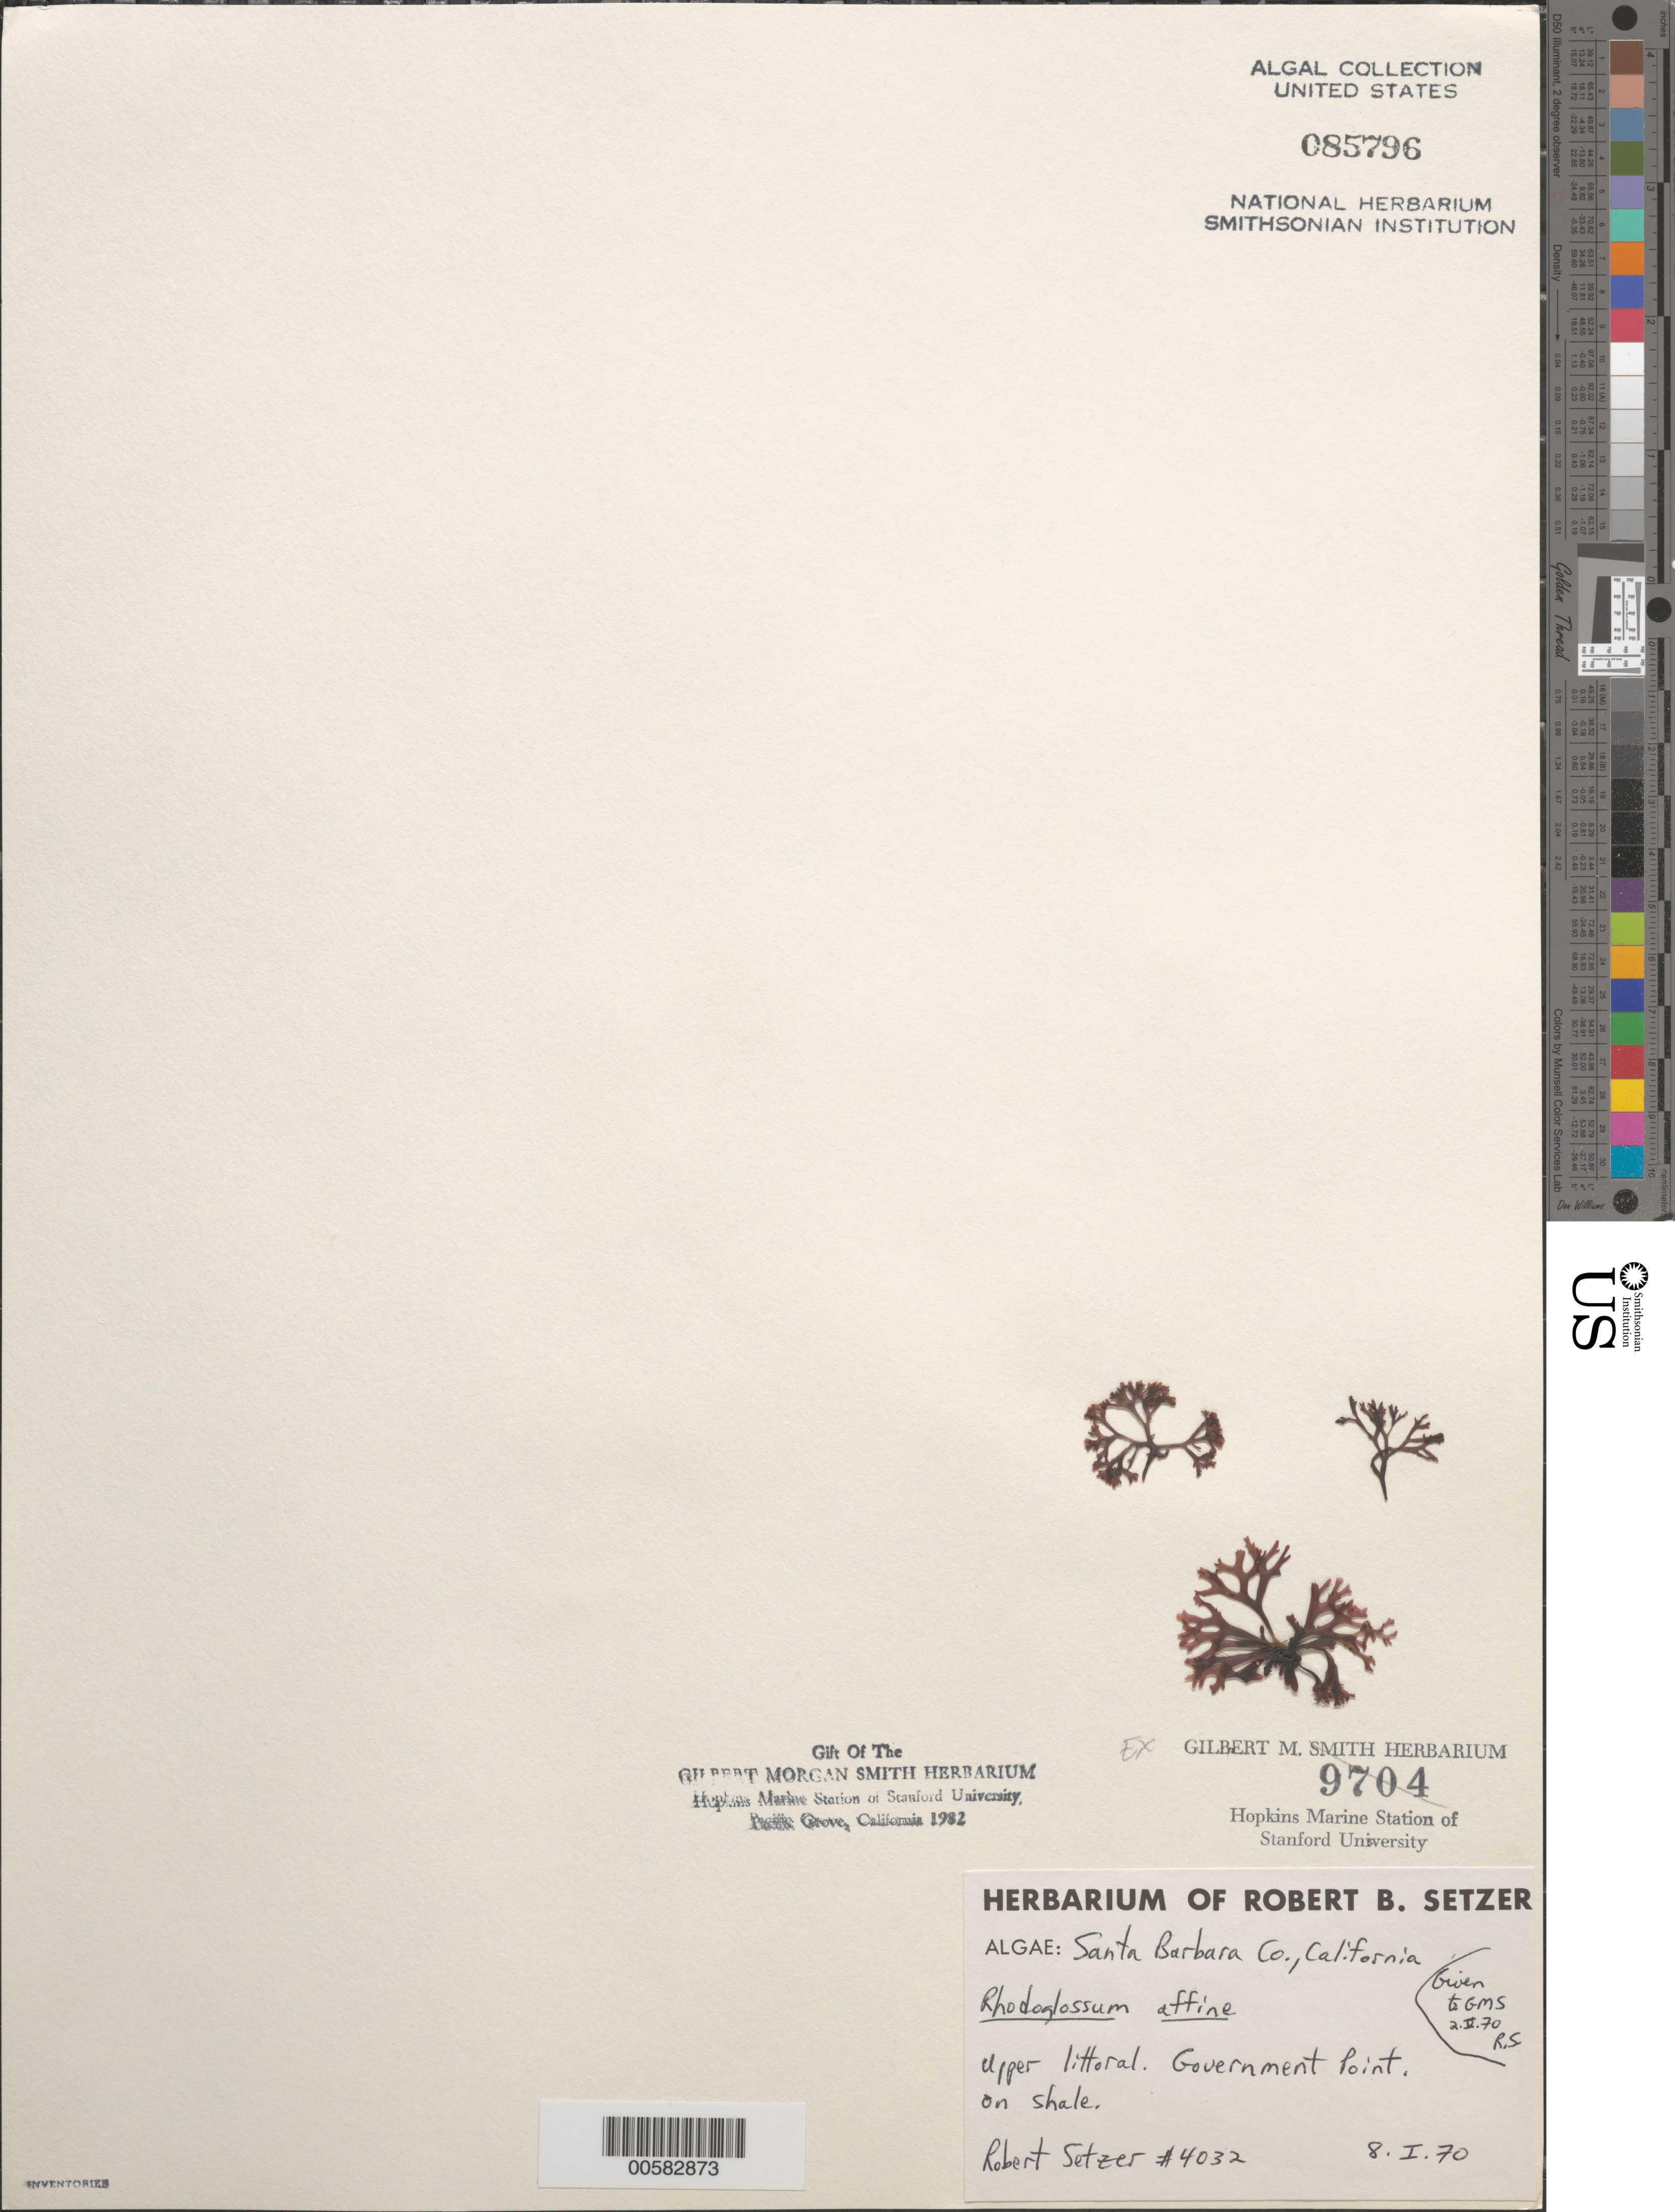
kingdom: Plantae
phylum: Rhodophyta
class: Florideophyceae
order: Gigartinales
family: Gigartinaceae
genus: Mazzaella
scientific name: Mazzaella affinis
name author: (Harvey) Fredericq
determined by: Algae name updating Project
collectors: R. Setzer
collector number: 4032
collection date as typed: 08 Jan 1970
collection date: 1970-01-08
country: United States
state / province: California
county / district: Santa Barbara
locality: Government Point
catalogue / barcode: US 85796